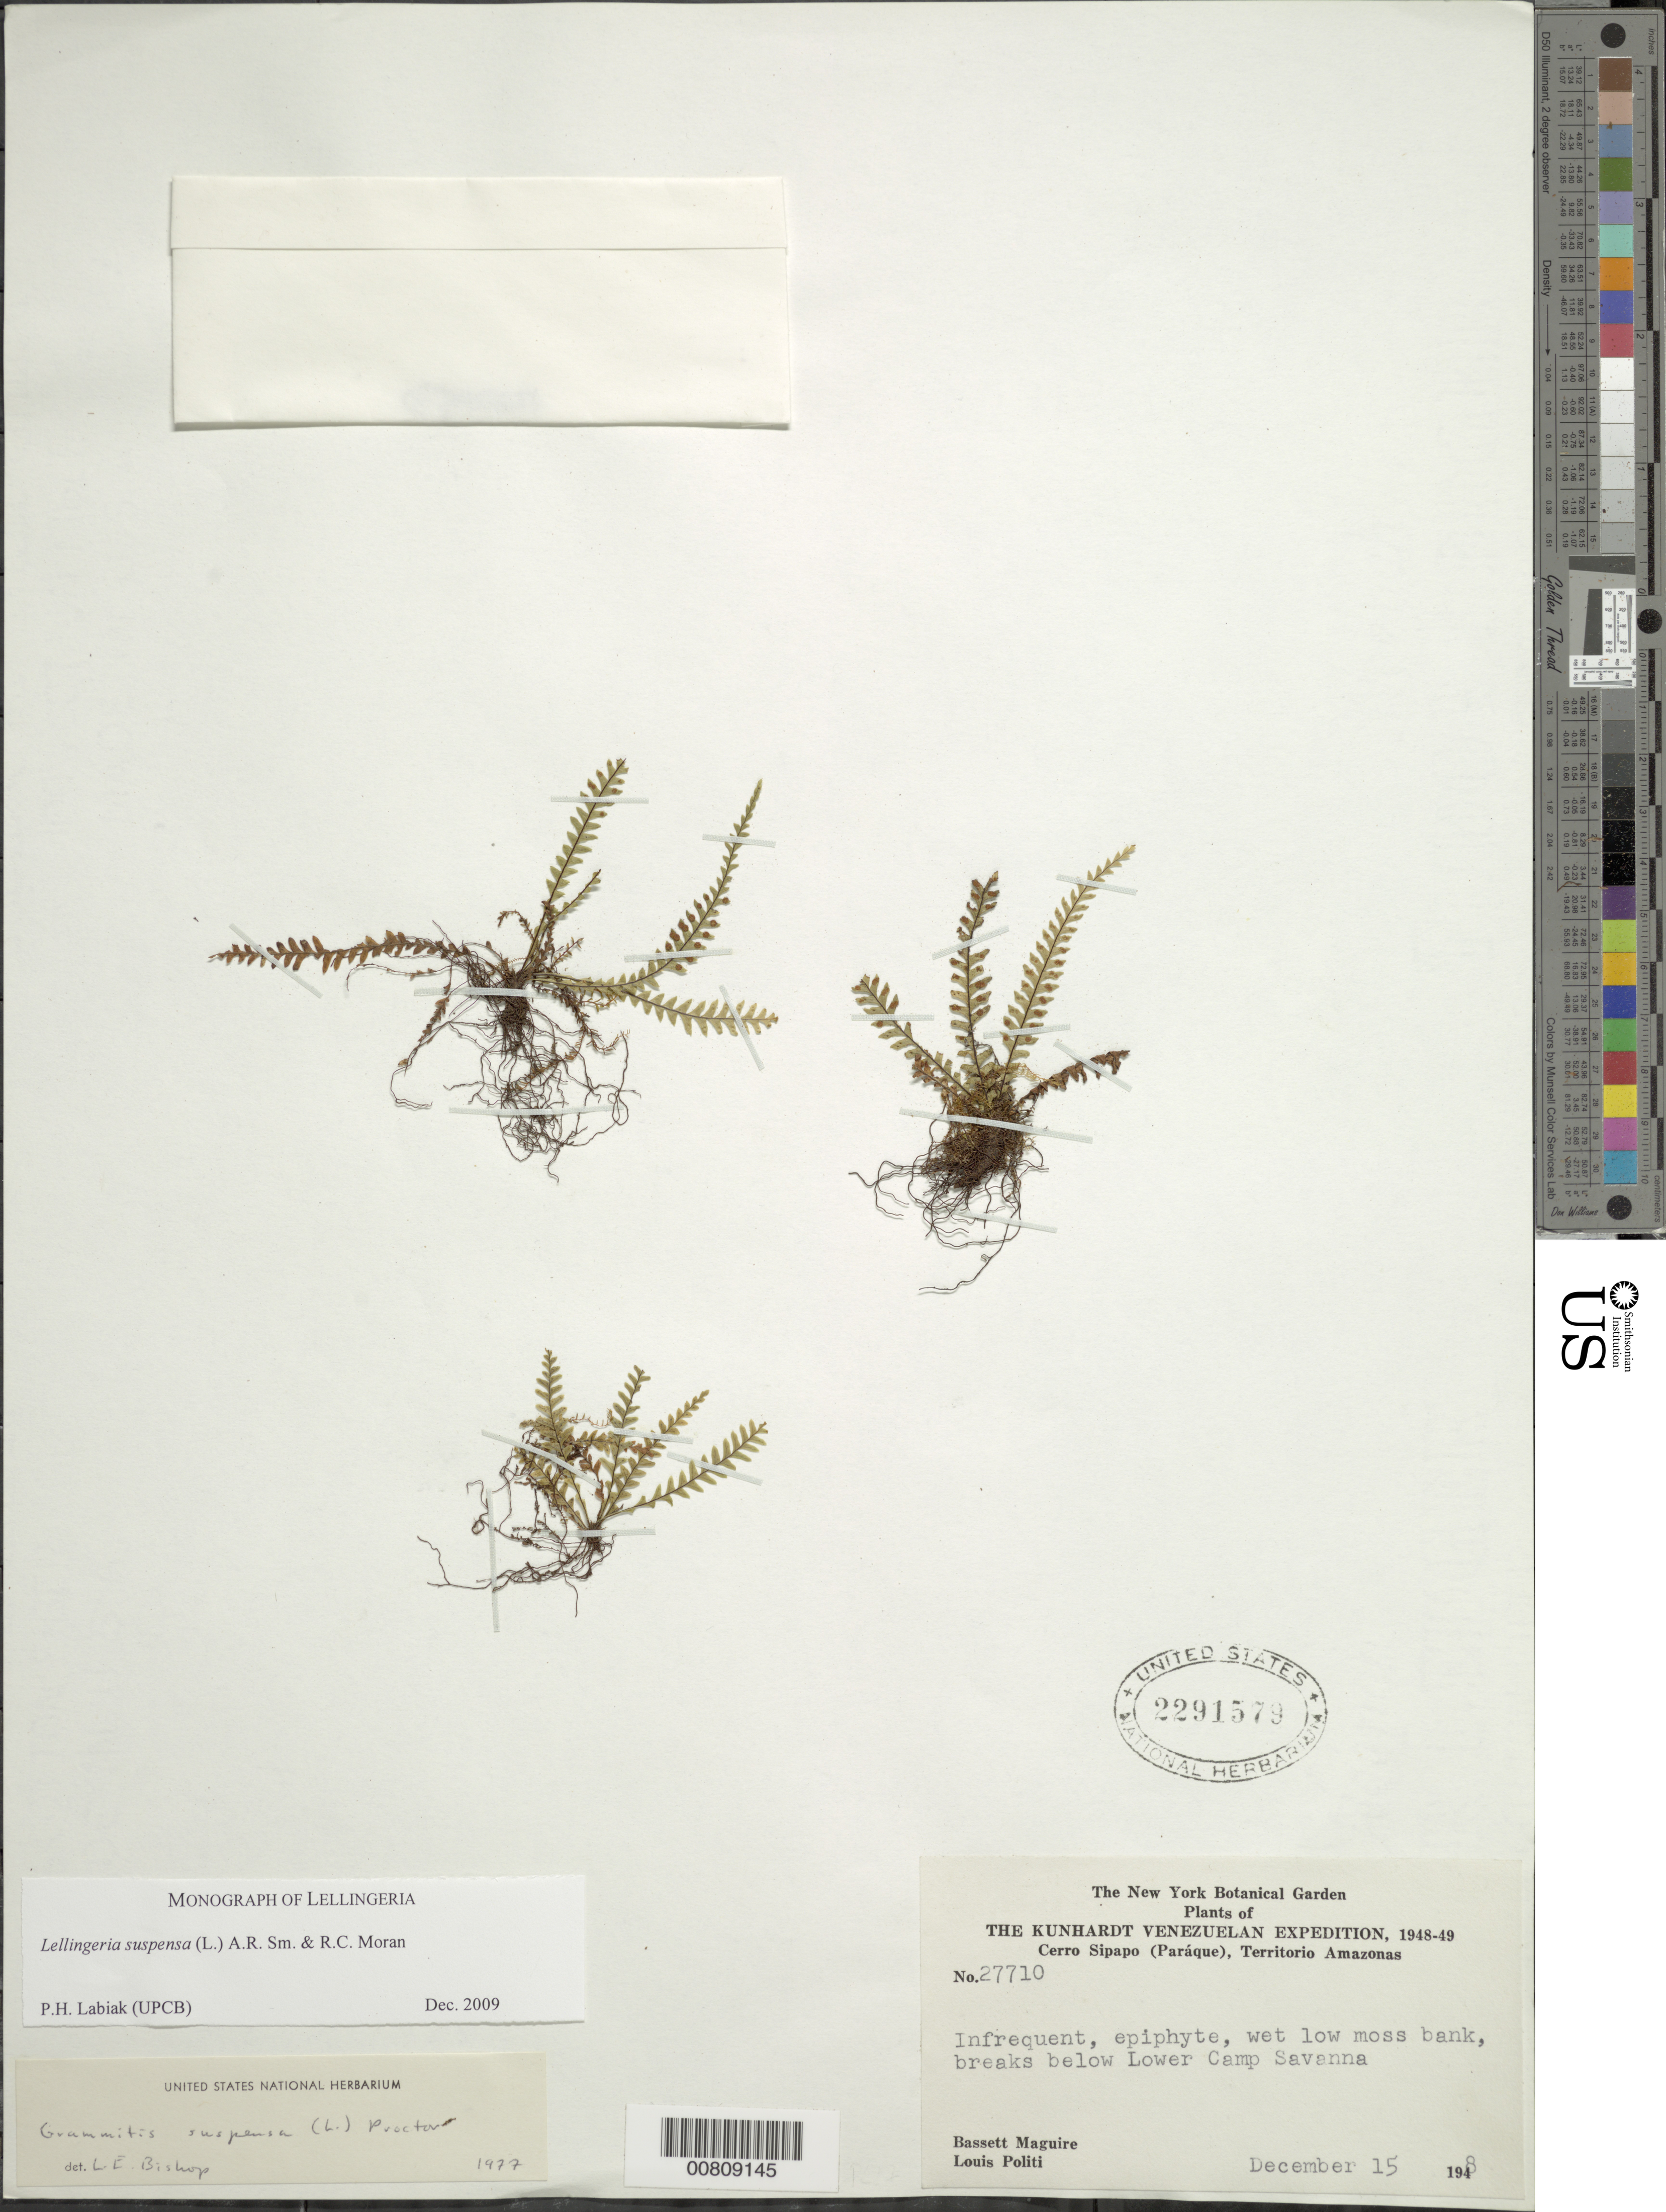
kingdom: Plantae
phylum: Tracheophyta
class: Polypodiopsida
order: Polypodiales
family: Polypodiaceae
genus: Lellingeria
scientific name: Lellingeria suspensa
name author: (L.) A.R. Sm. & R.C. Moran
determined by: Labiak, P. H.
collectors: B. Maguire & L. Politi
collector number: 27710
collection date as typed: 15-Dec-48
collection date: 1948-12-15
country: Venezuela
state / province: Amazonas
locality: Cerro Sipapo (Paráque), Caño Negro; below lower Camp Savanna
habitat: Wet low moss bank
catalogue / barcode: US 2291579